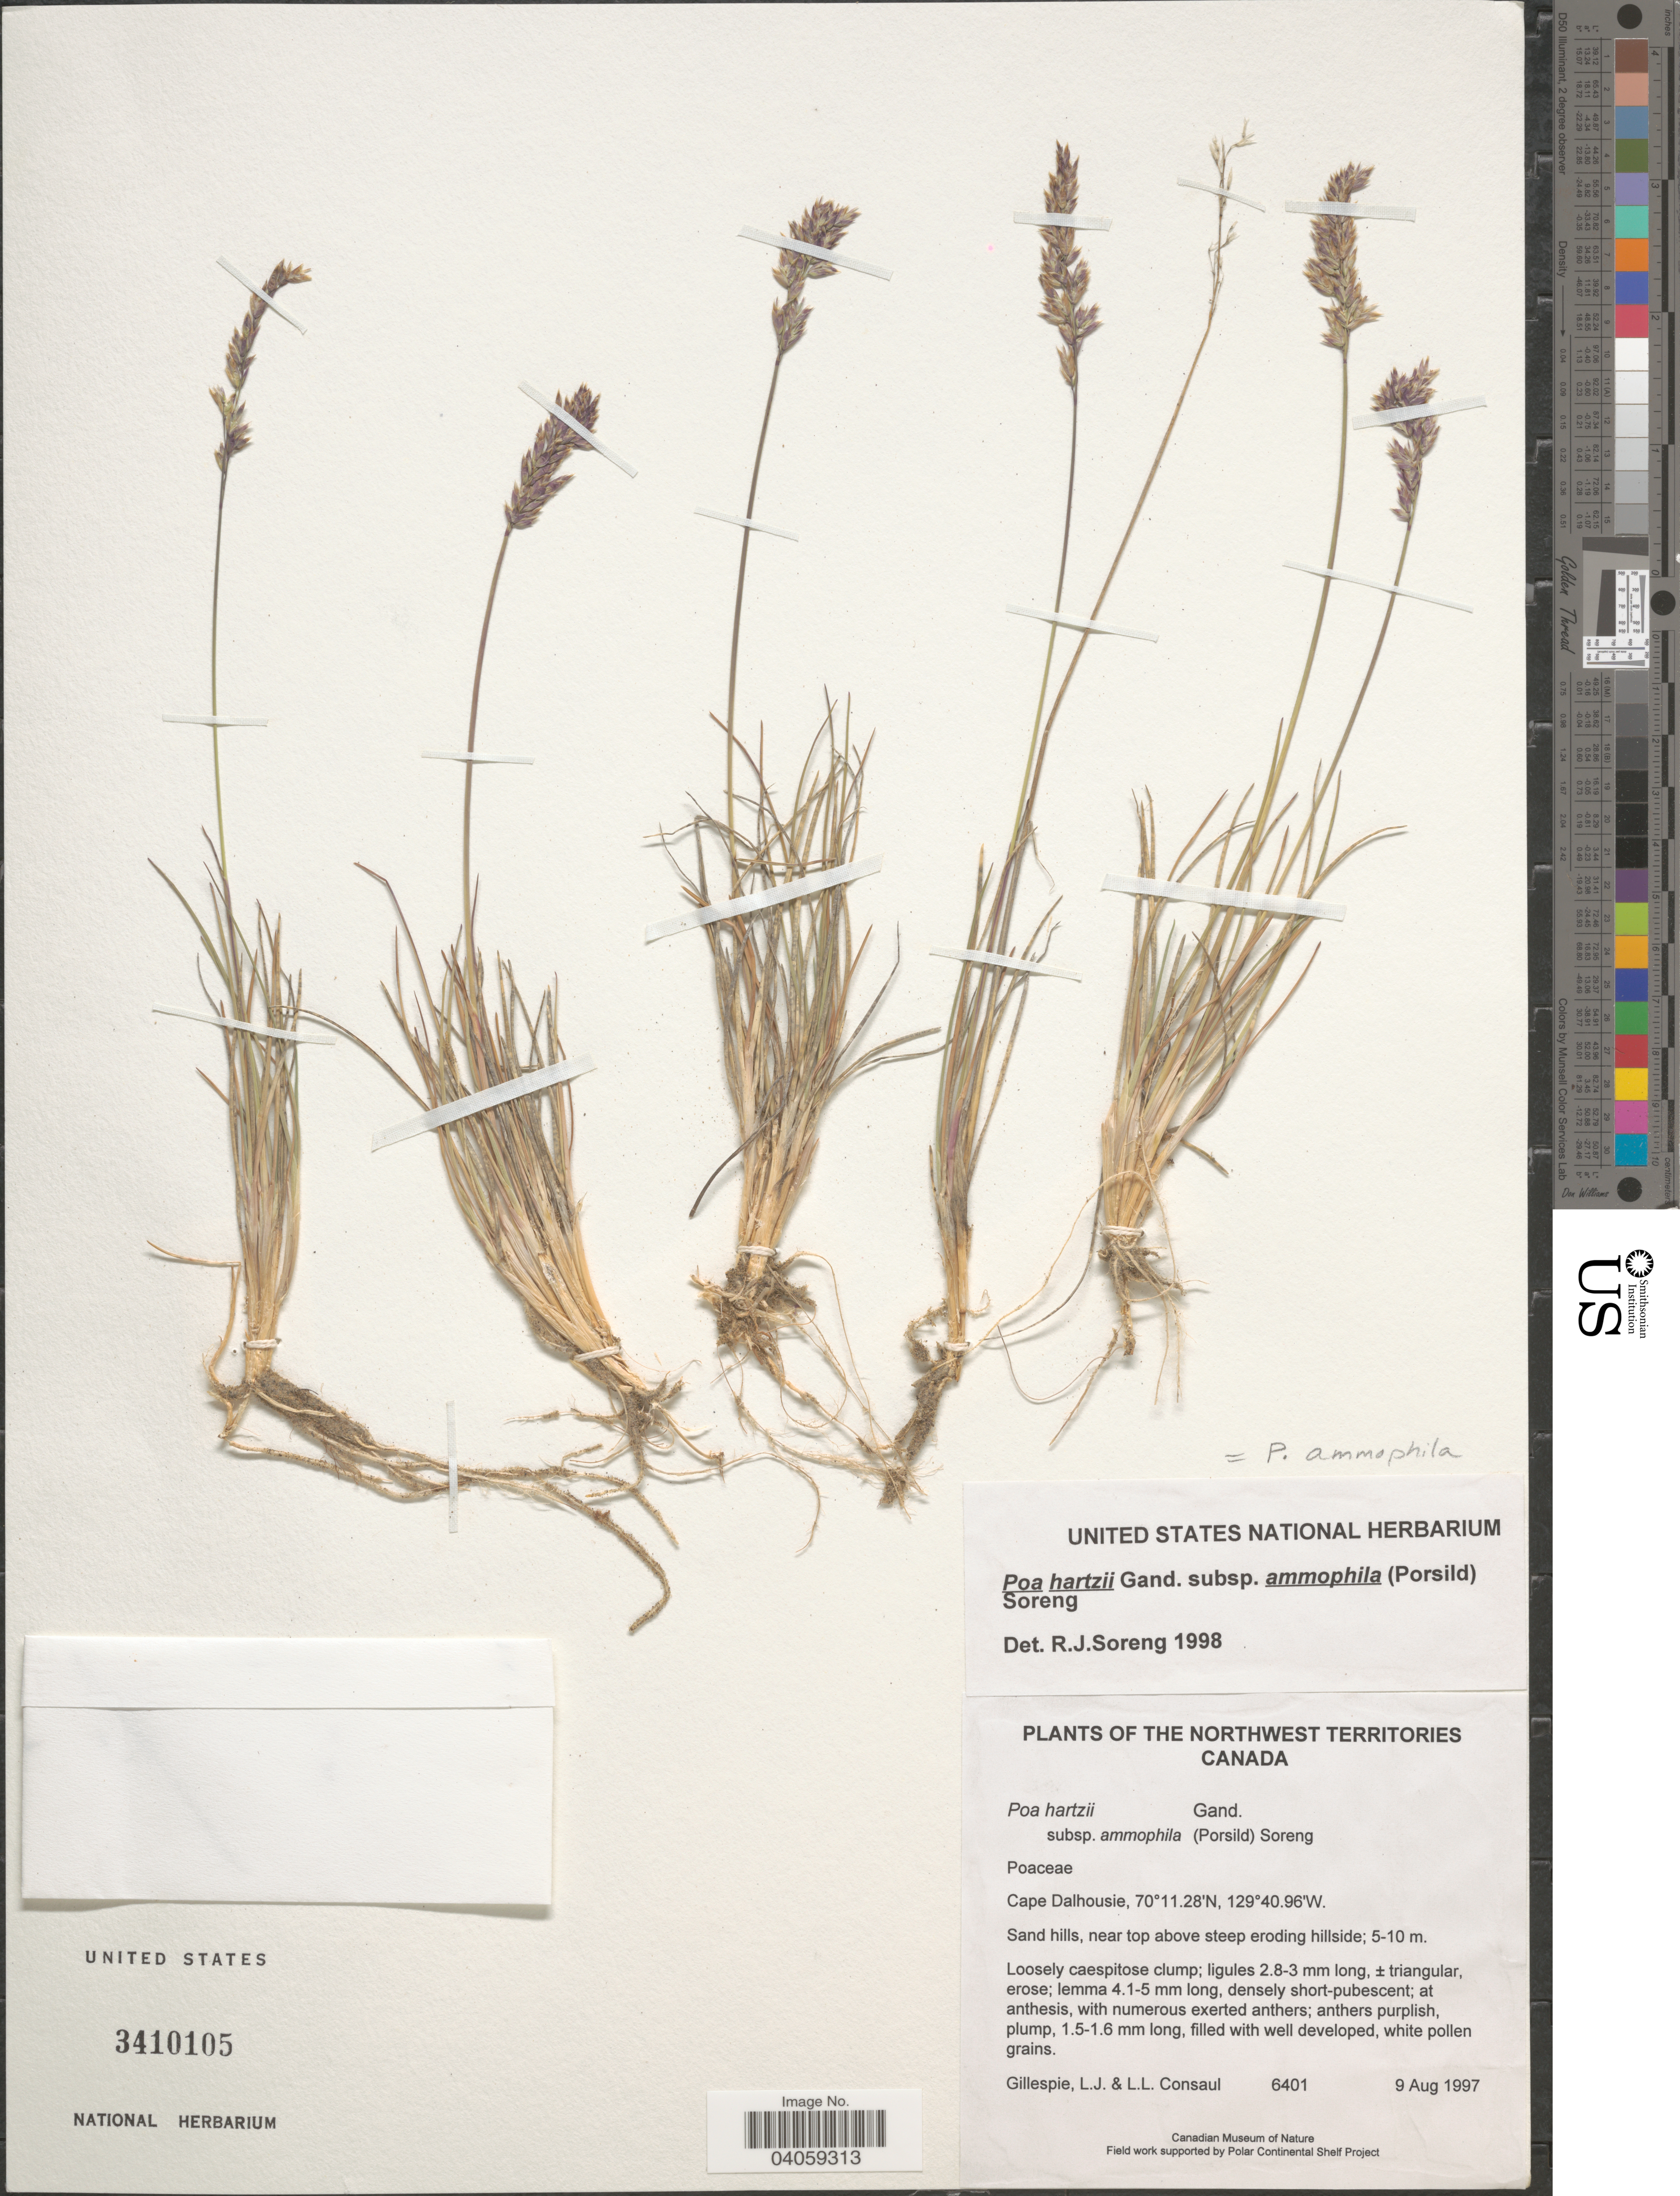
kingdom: Plantae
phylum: Tracheophyta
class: Liliopsida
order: Poales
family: Poaceae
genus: Poa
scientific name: Poa ammophila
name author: A.E. Porsild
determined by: Soreng, Robert J., Research Associate (BOT), Smithsonian Institution - National Museum of Natural History (UNITED STATES)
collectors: L. Gillespie & L. Consaul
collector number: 6401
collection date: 1997-08-09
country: Canada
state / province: Northwest Territories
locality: Cape Dalhousie. Sand hills, near top above steep eroding hillside.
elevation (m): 5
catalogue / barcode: US 3410105